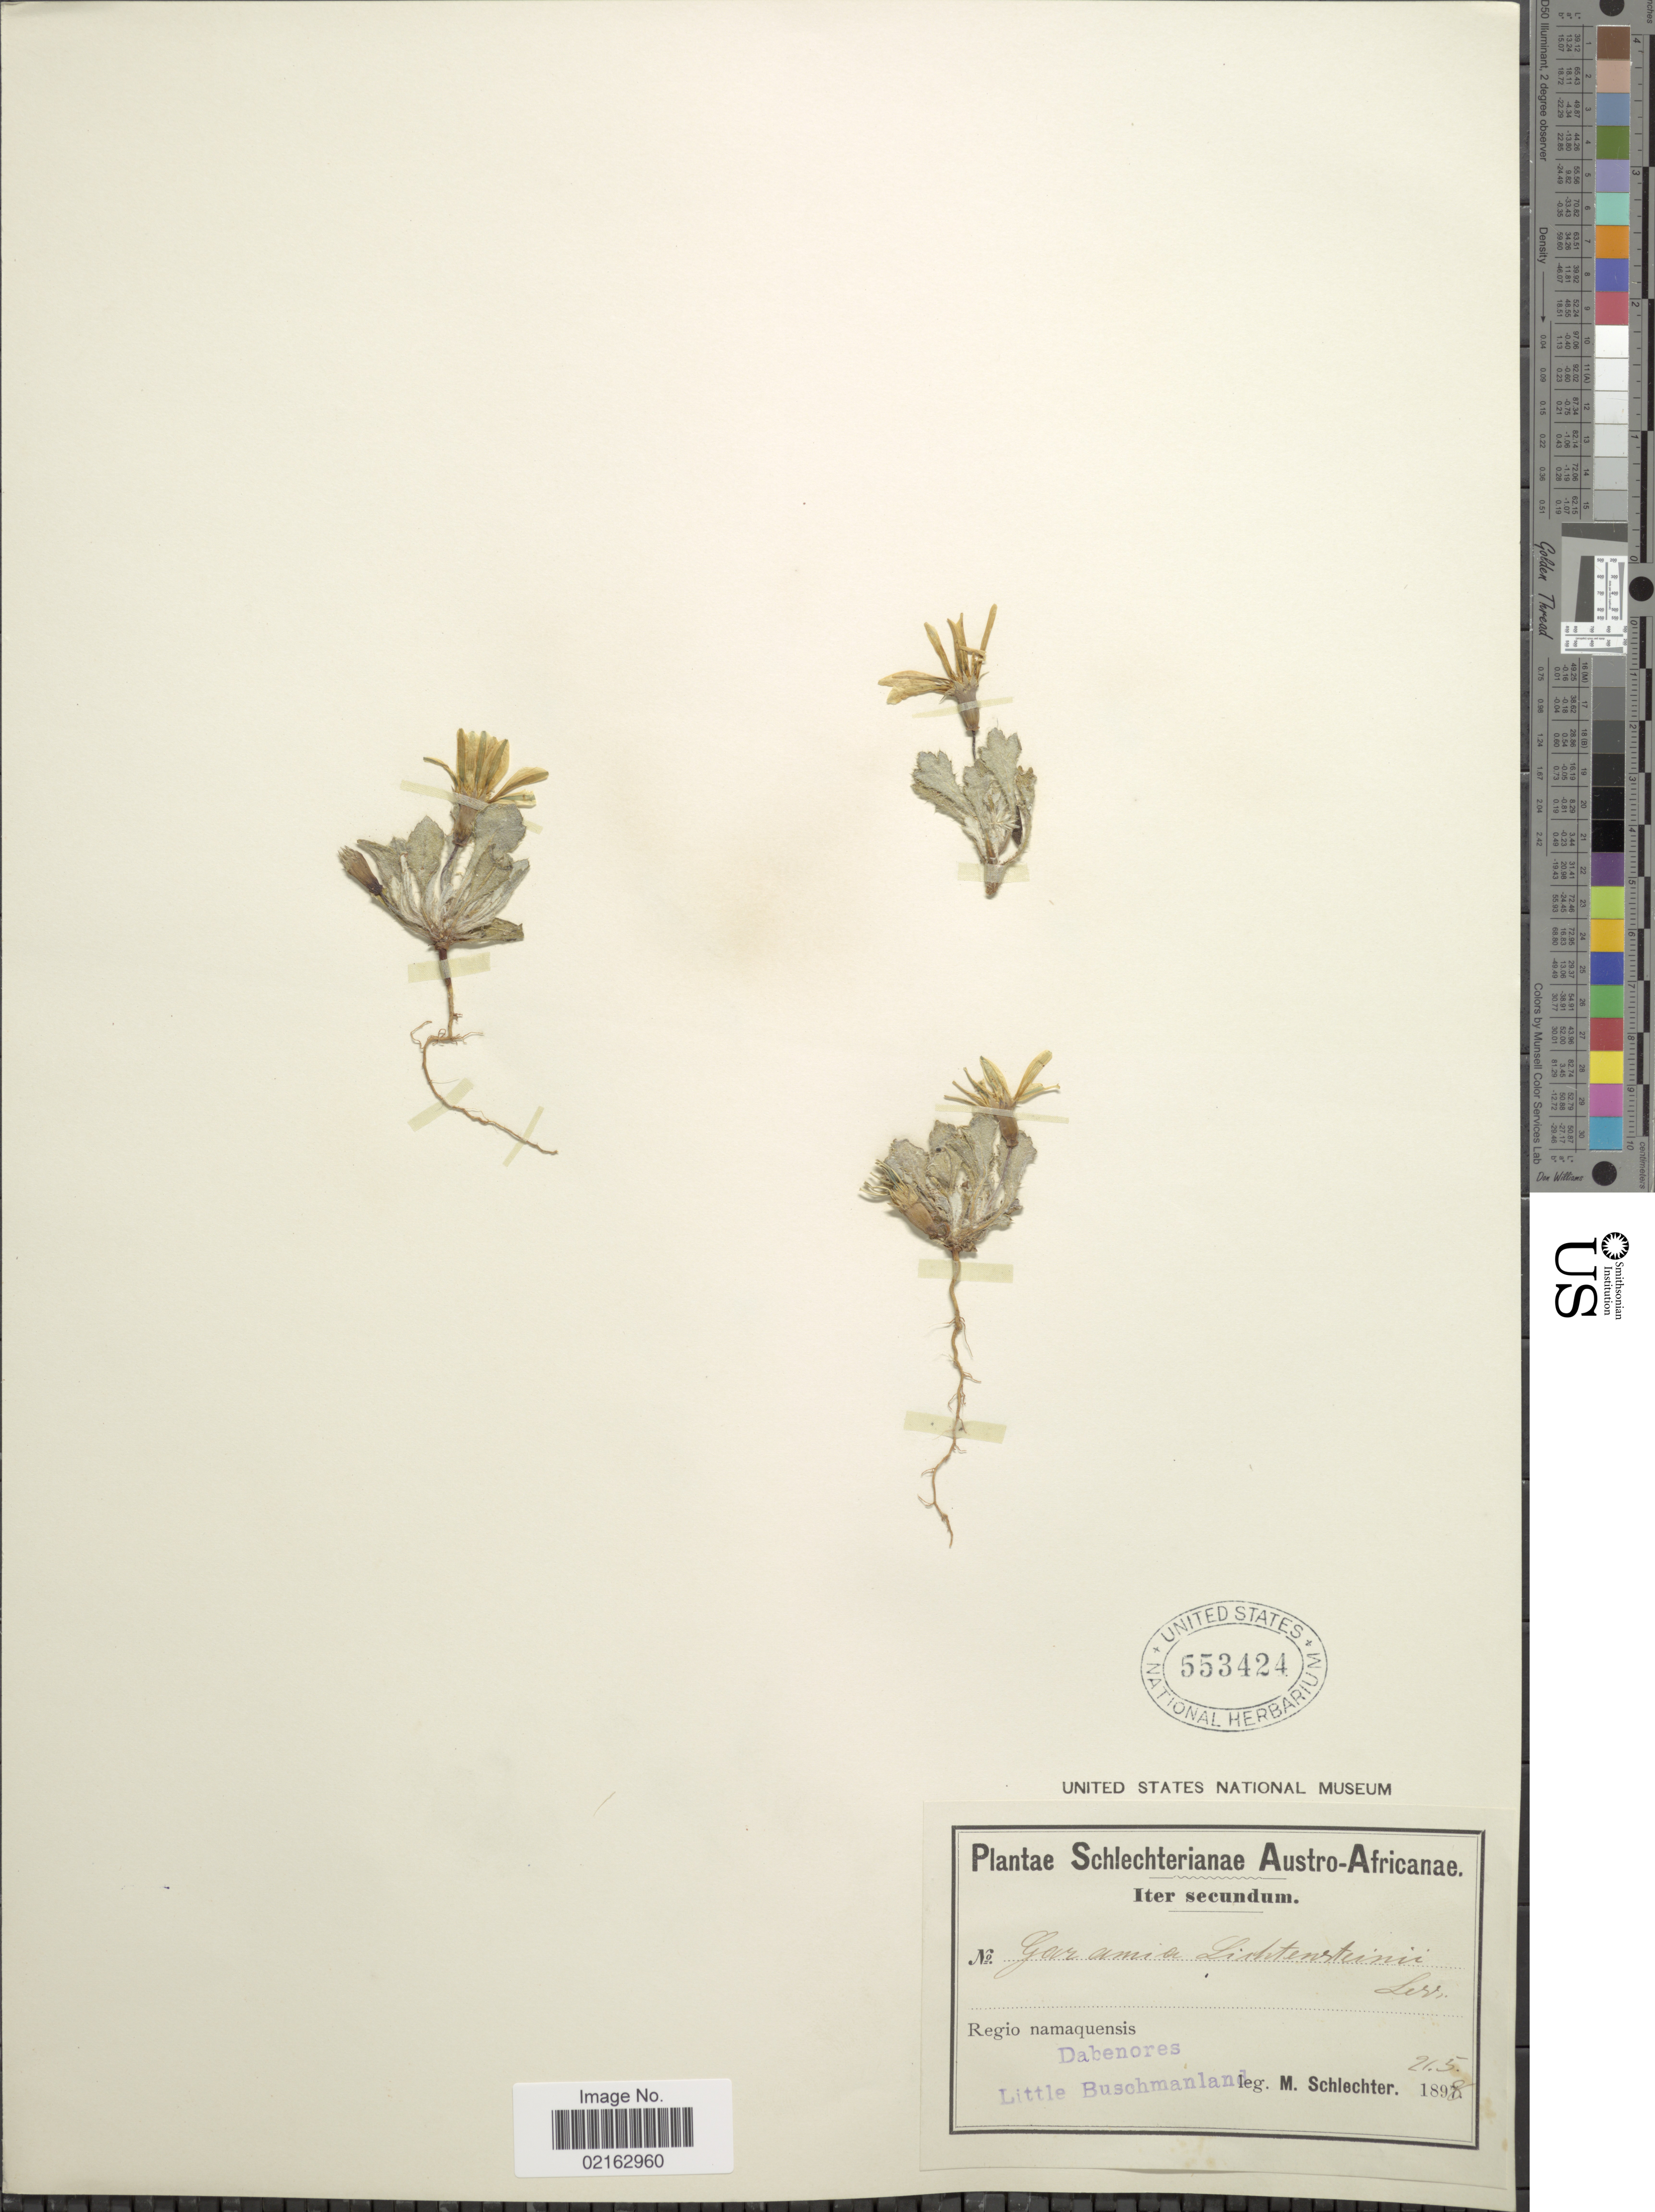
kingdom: Plantae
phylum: Tracheophyta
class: Magnoliopsida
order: Asterales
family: Asteraceae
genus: Gazania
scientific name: Gazania lichtensteinii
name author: Less.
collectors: Schlechter, --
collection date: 1898-05-21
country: South Africa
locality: Regio namaquensis. Dabenores. Little Buschmanland.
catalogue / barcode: US 553424